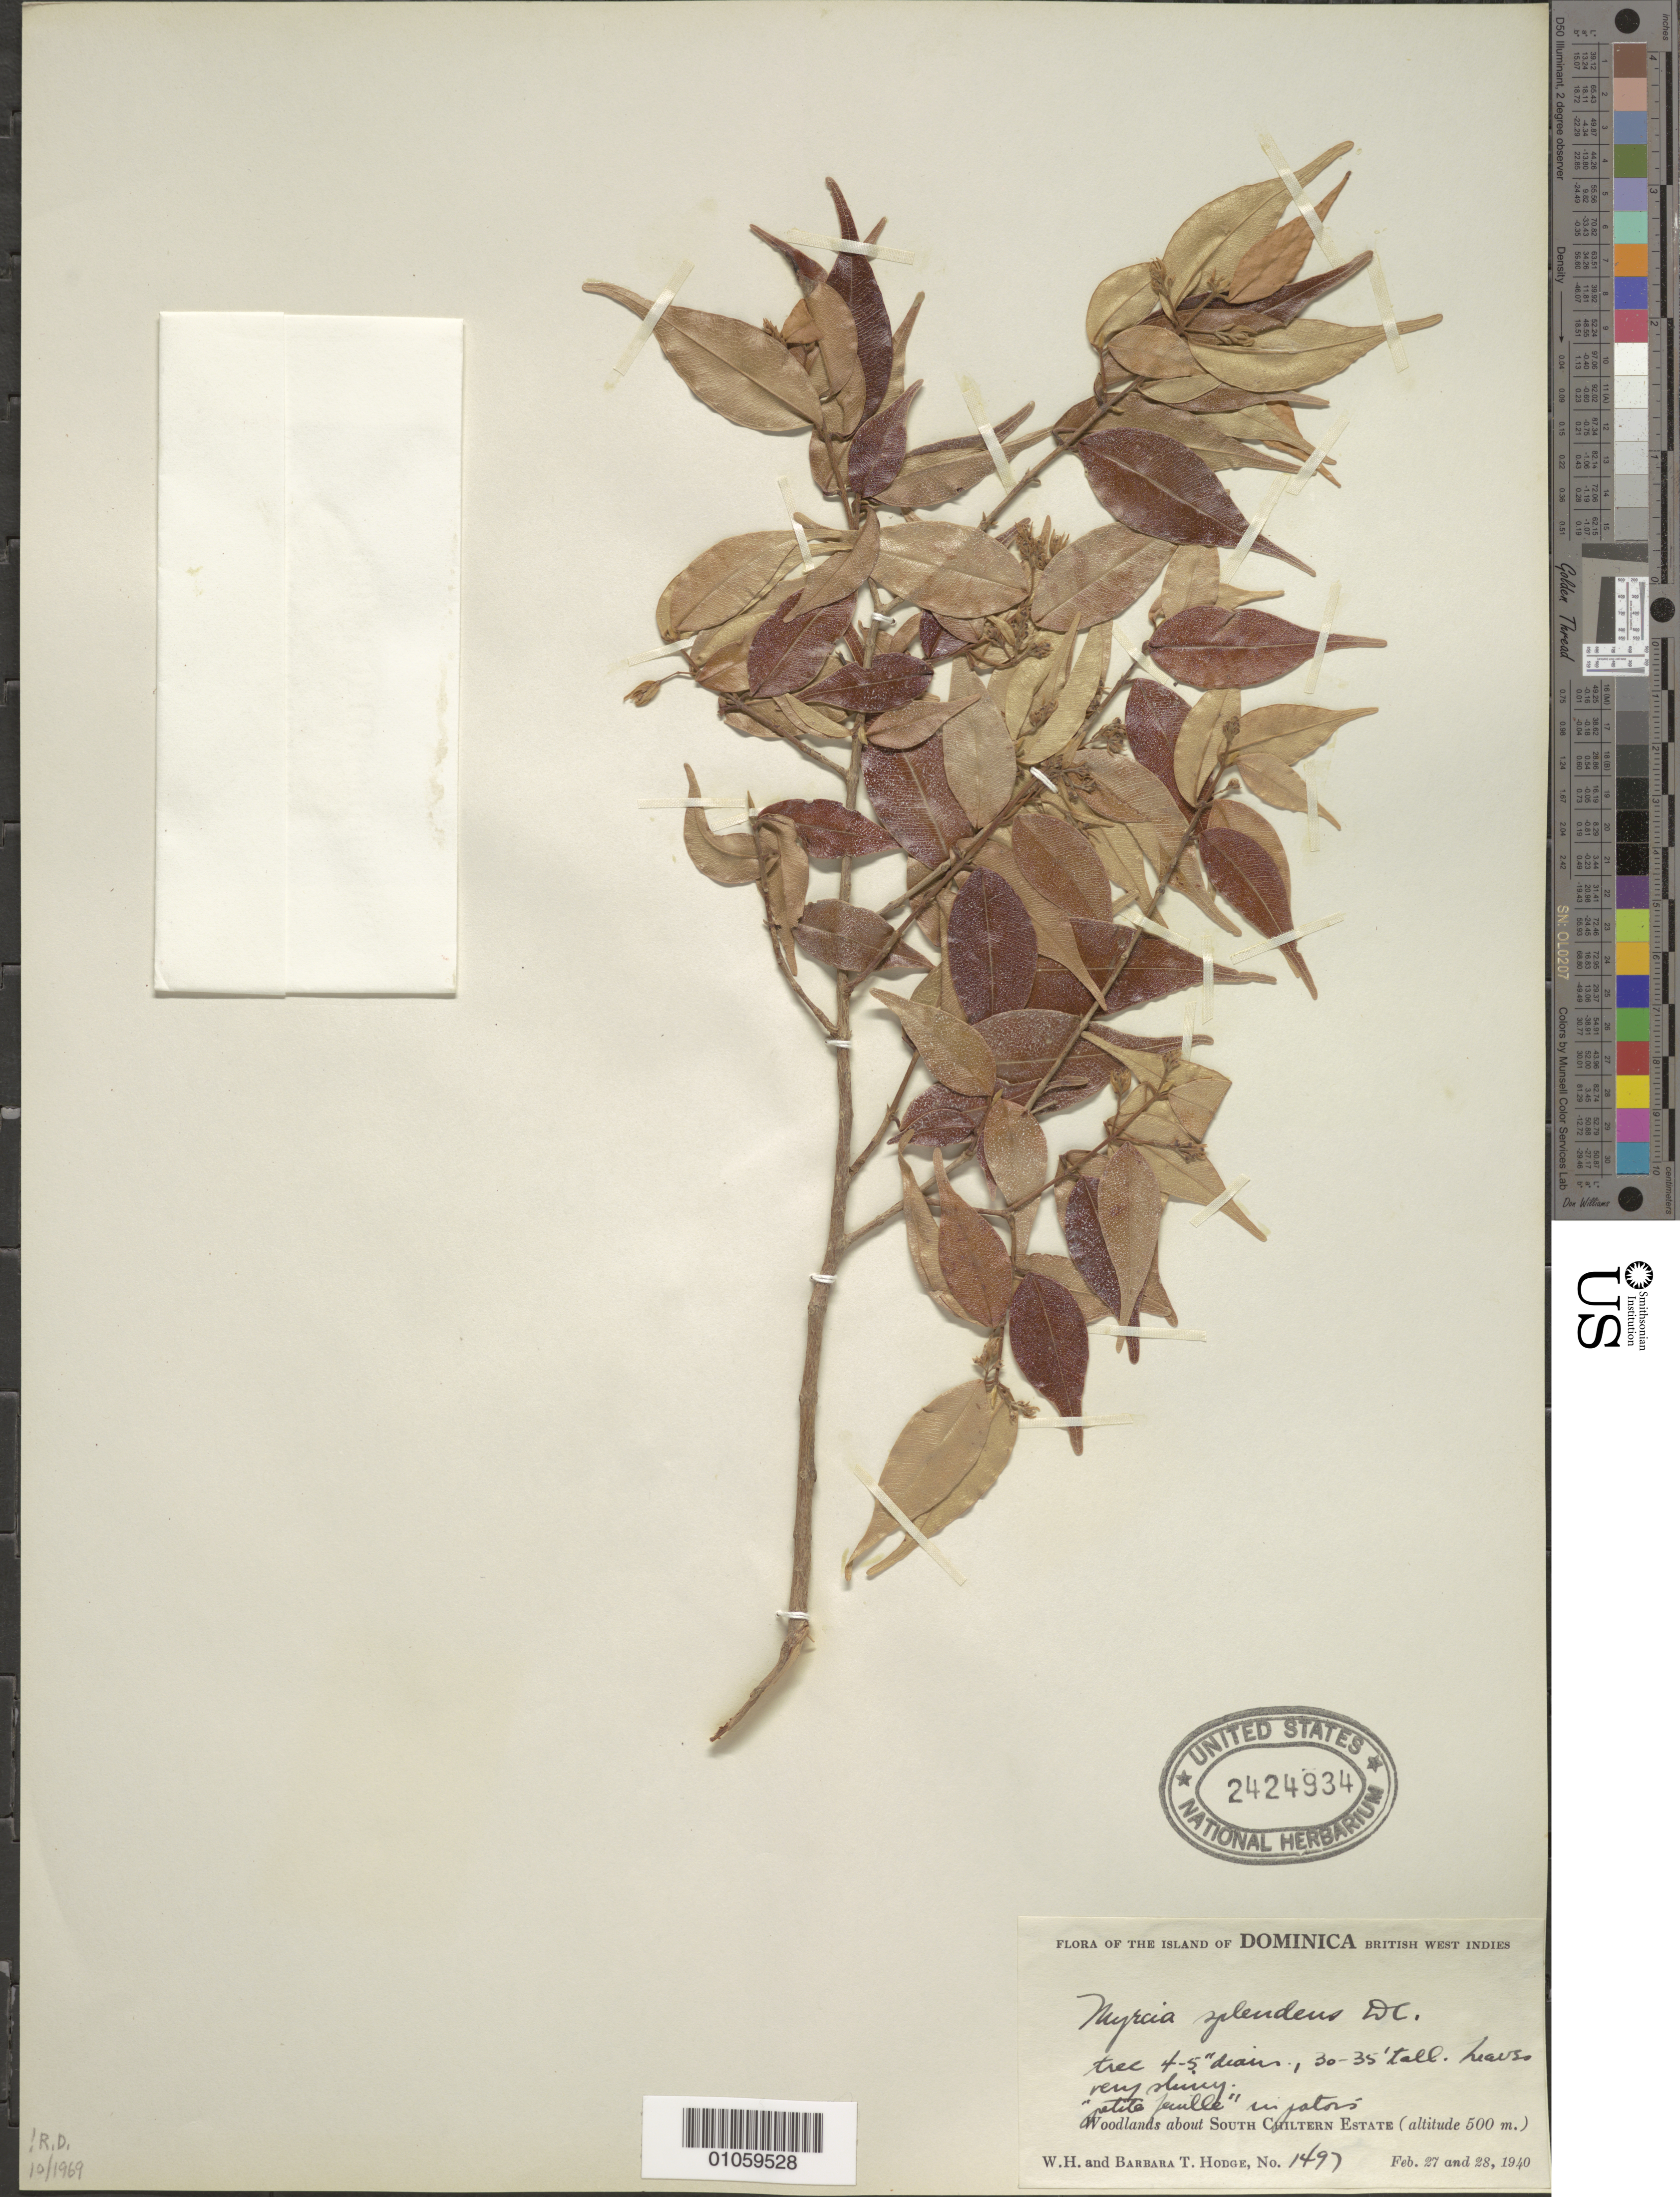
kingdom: Plantae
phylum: Tracheophyta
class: Magnoliopsida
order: Myrtales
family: Myrtaceae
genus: Myrcia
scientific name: Myrcia splendens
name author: (Sw.) DC.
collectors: W. Hodge & B. Hodge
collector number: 1497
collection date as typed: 27 Feb 1940 to 28 Feb 1940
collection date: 1940-02-27/1940-02-28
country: Dominica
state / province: St. Luke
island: Dominica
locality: Woodlands about South Chiltern Estate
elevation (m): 500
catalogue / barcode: US 2424934